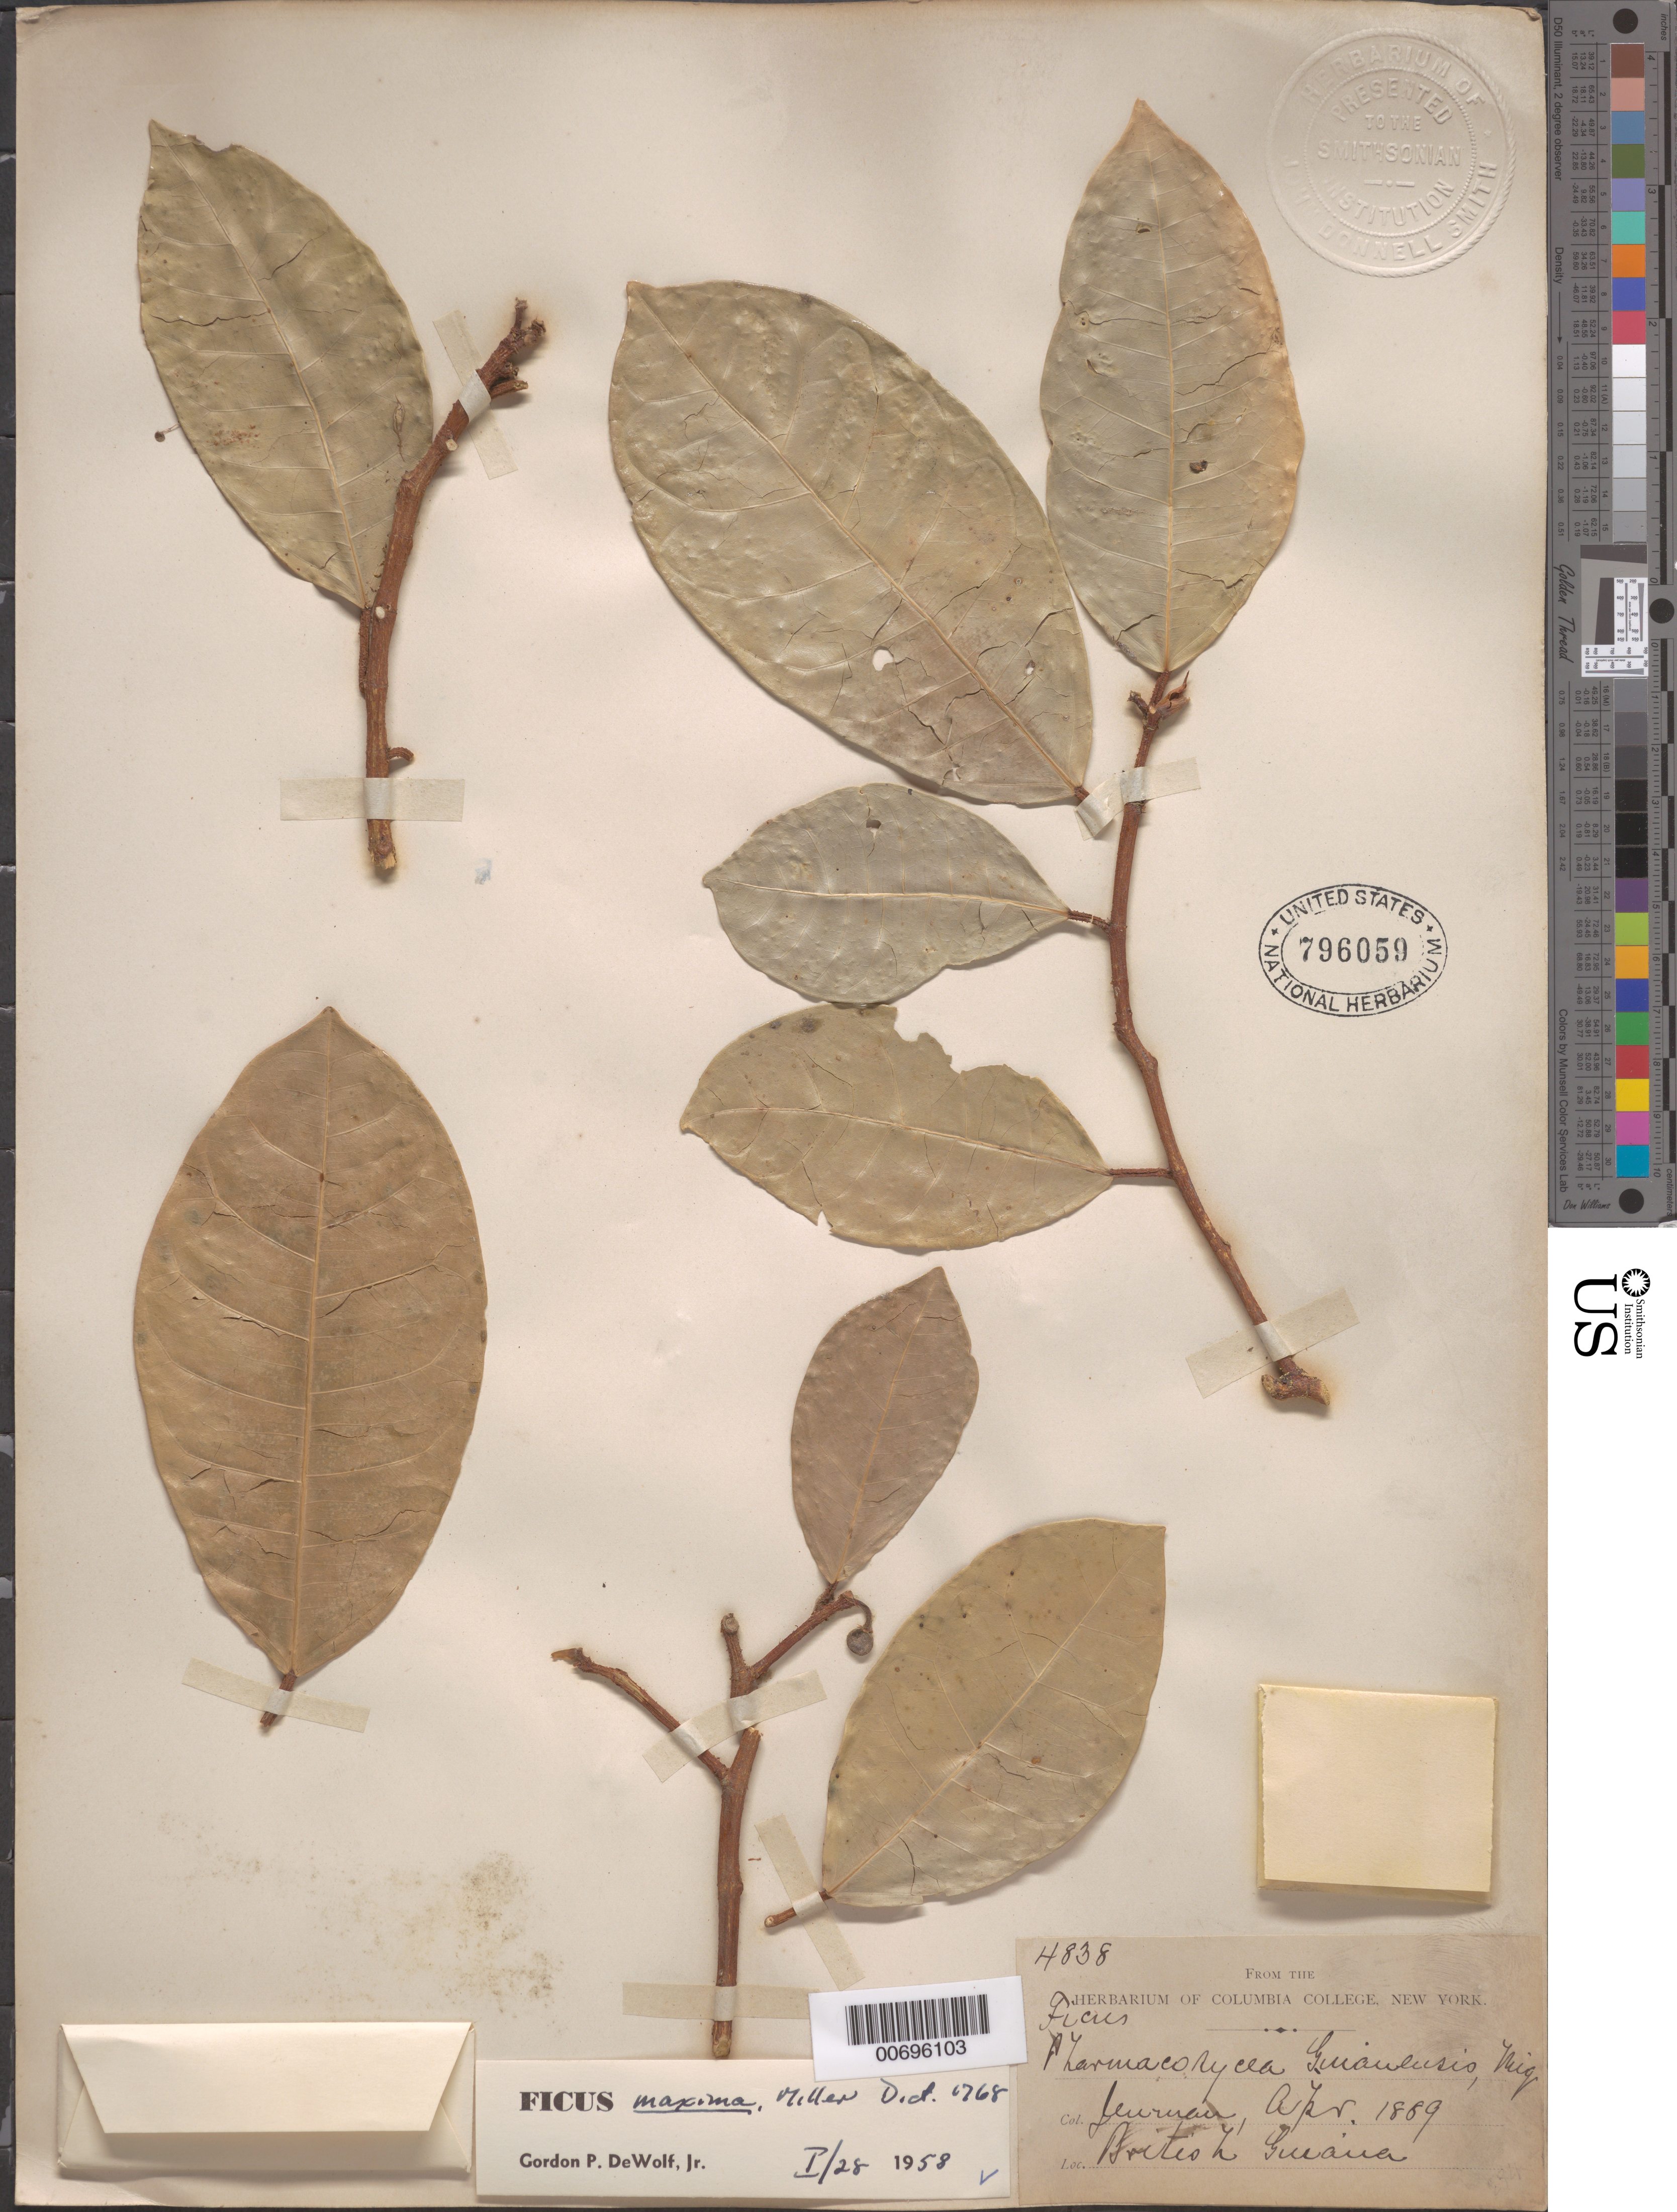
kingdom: Plantae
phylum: Tracheophyta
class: Magnoliopsida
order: Rosales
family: Moraceae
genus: Ficus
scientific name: Ficus maxima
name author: Mill.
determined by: DeWolf, Gordon Parker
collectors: G. S. Jenman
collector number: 4838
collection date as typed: April 1889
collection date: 1889-04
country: Guyana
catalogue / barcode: US 796059